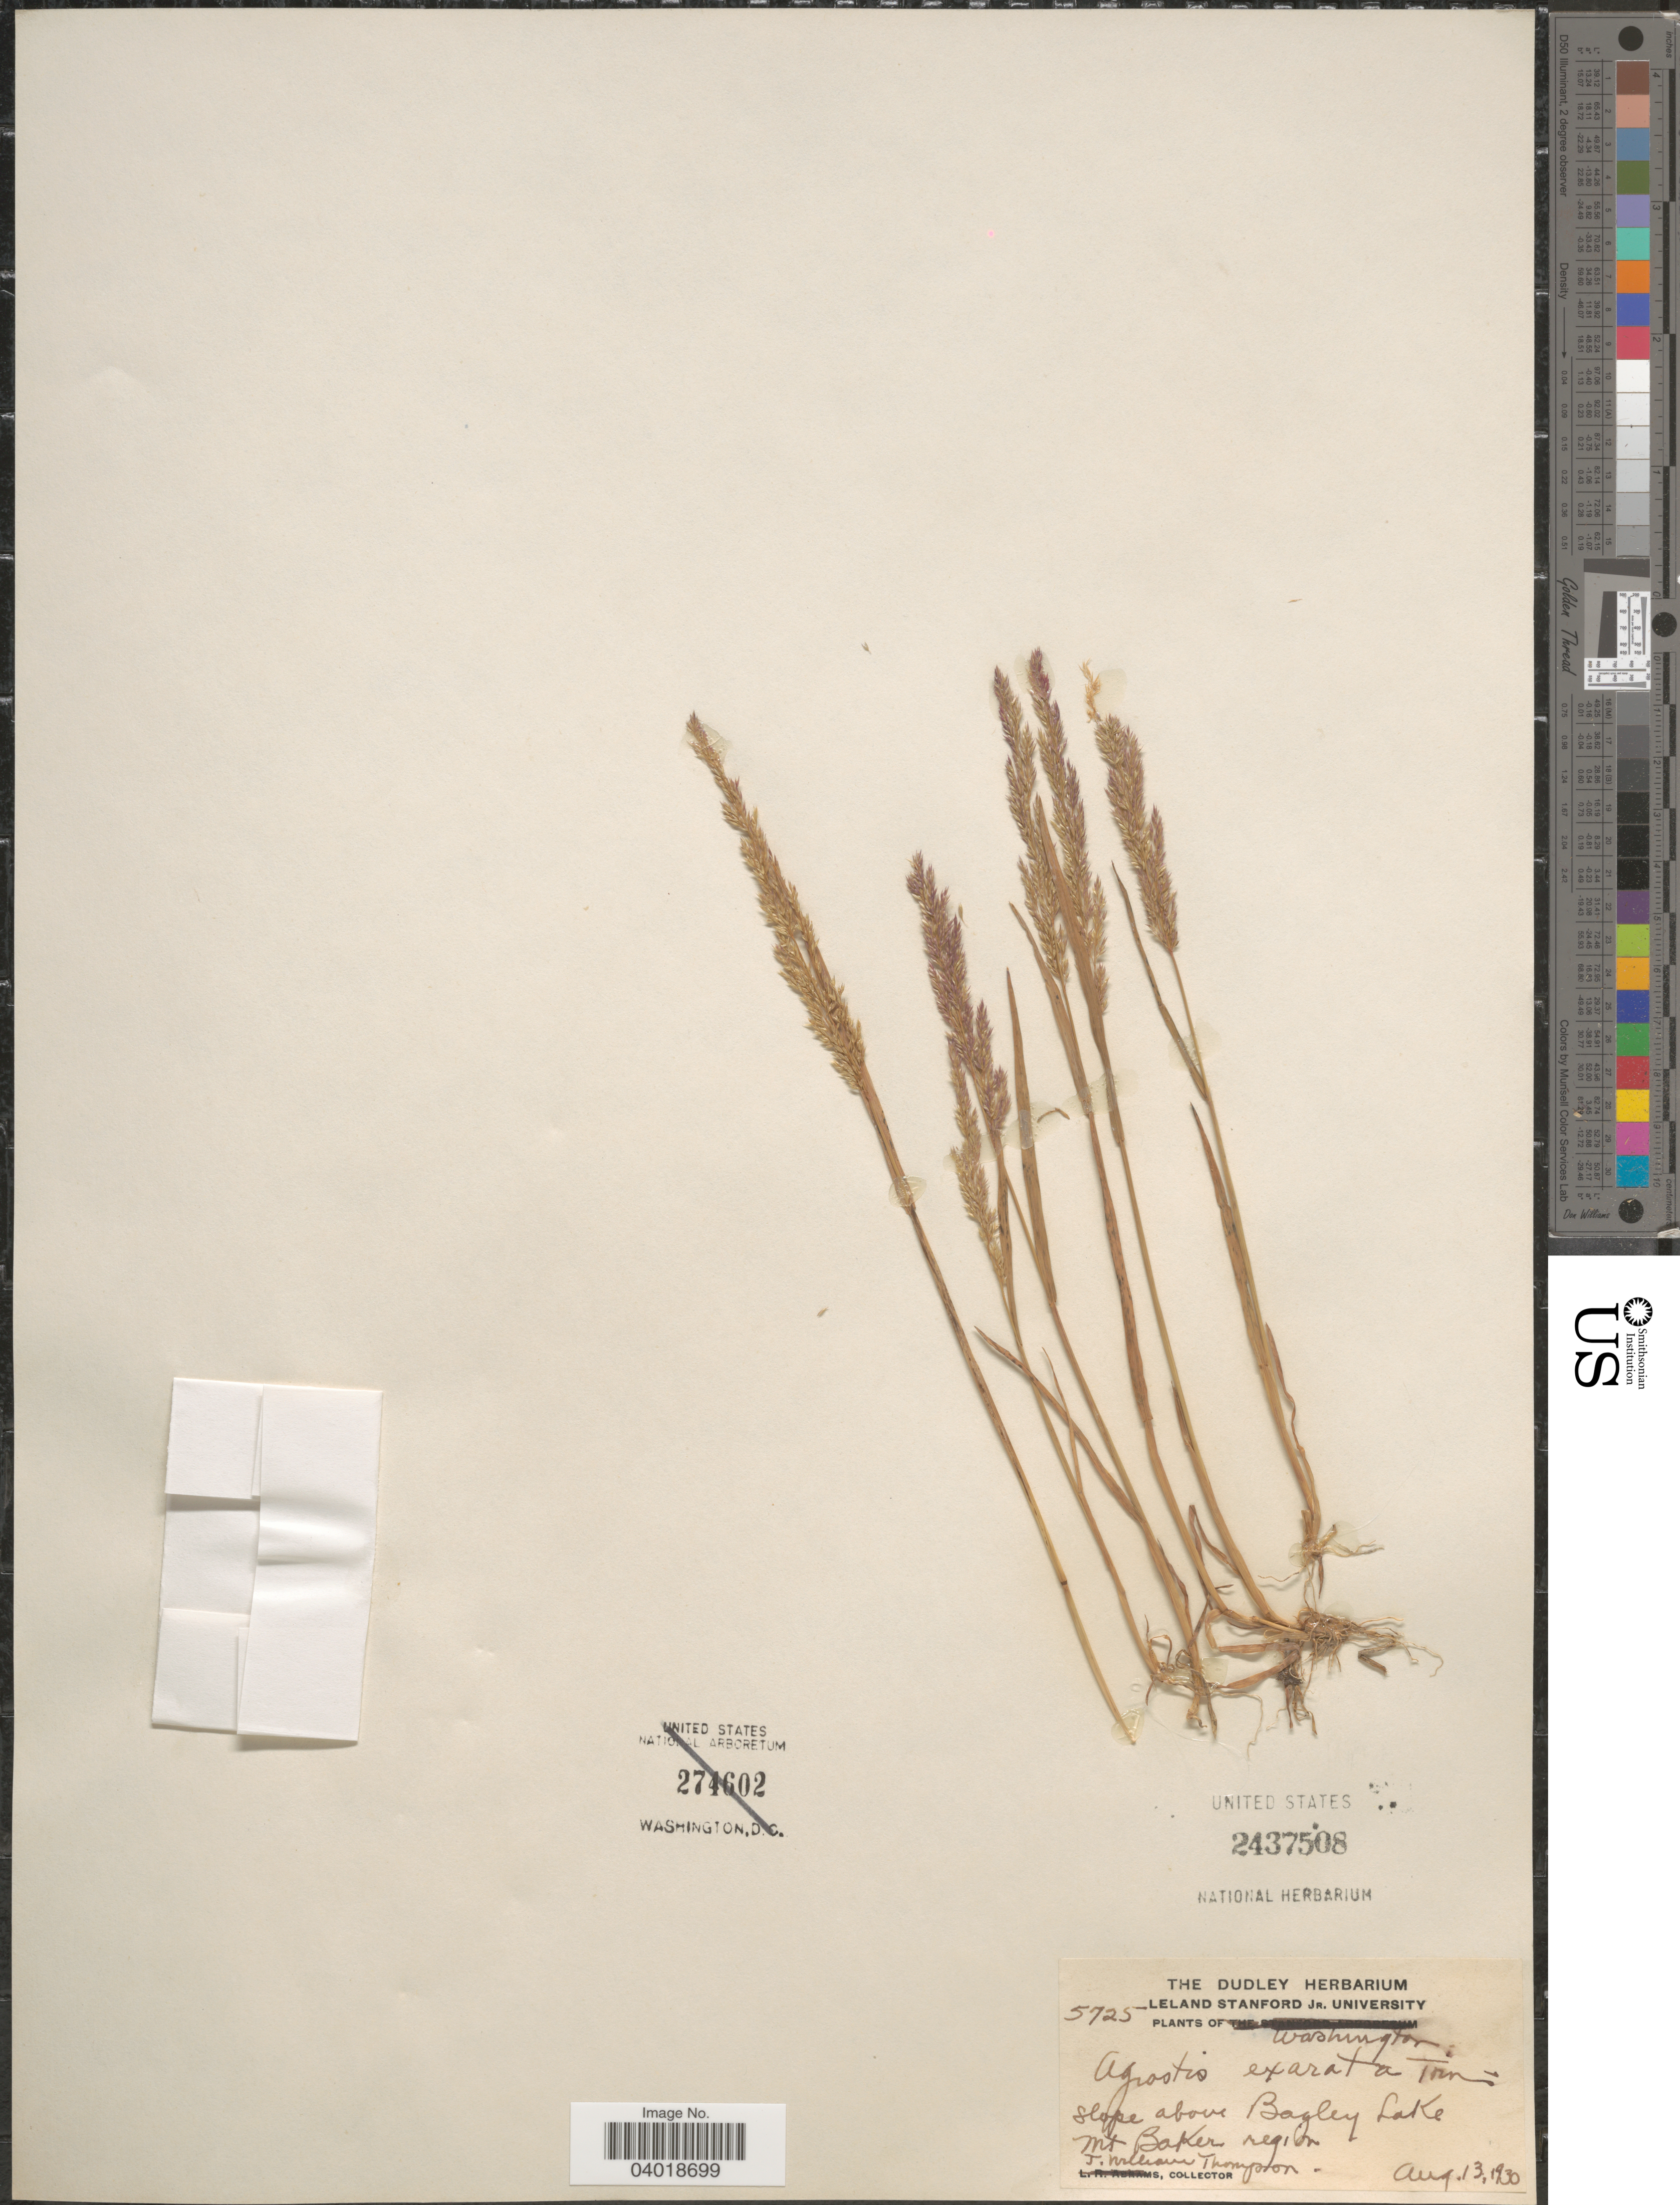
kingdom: Plantae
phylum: Tracheophyta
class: Liliopsida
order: Poales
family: Poaceae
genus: Agrostis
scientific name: Agrostis exarata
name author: Trin.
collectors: J. W. Thompson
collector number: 5725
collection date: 1930-08-13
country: United States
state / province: Washington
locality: Slope above Bogley Lake. Mt Baker region.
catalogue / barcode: US 2437508